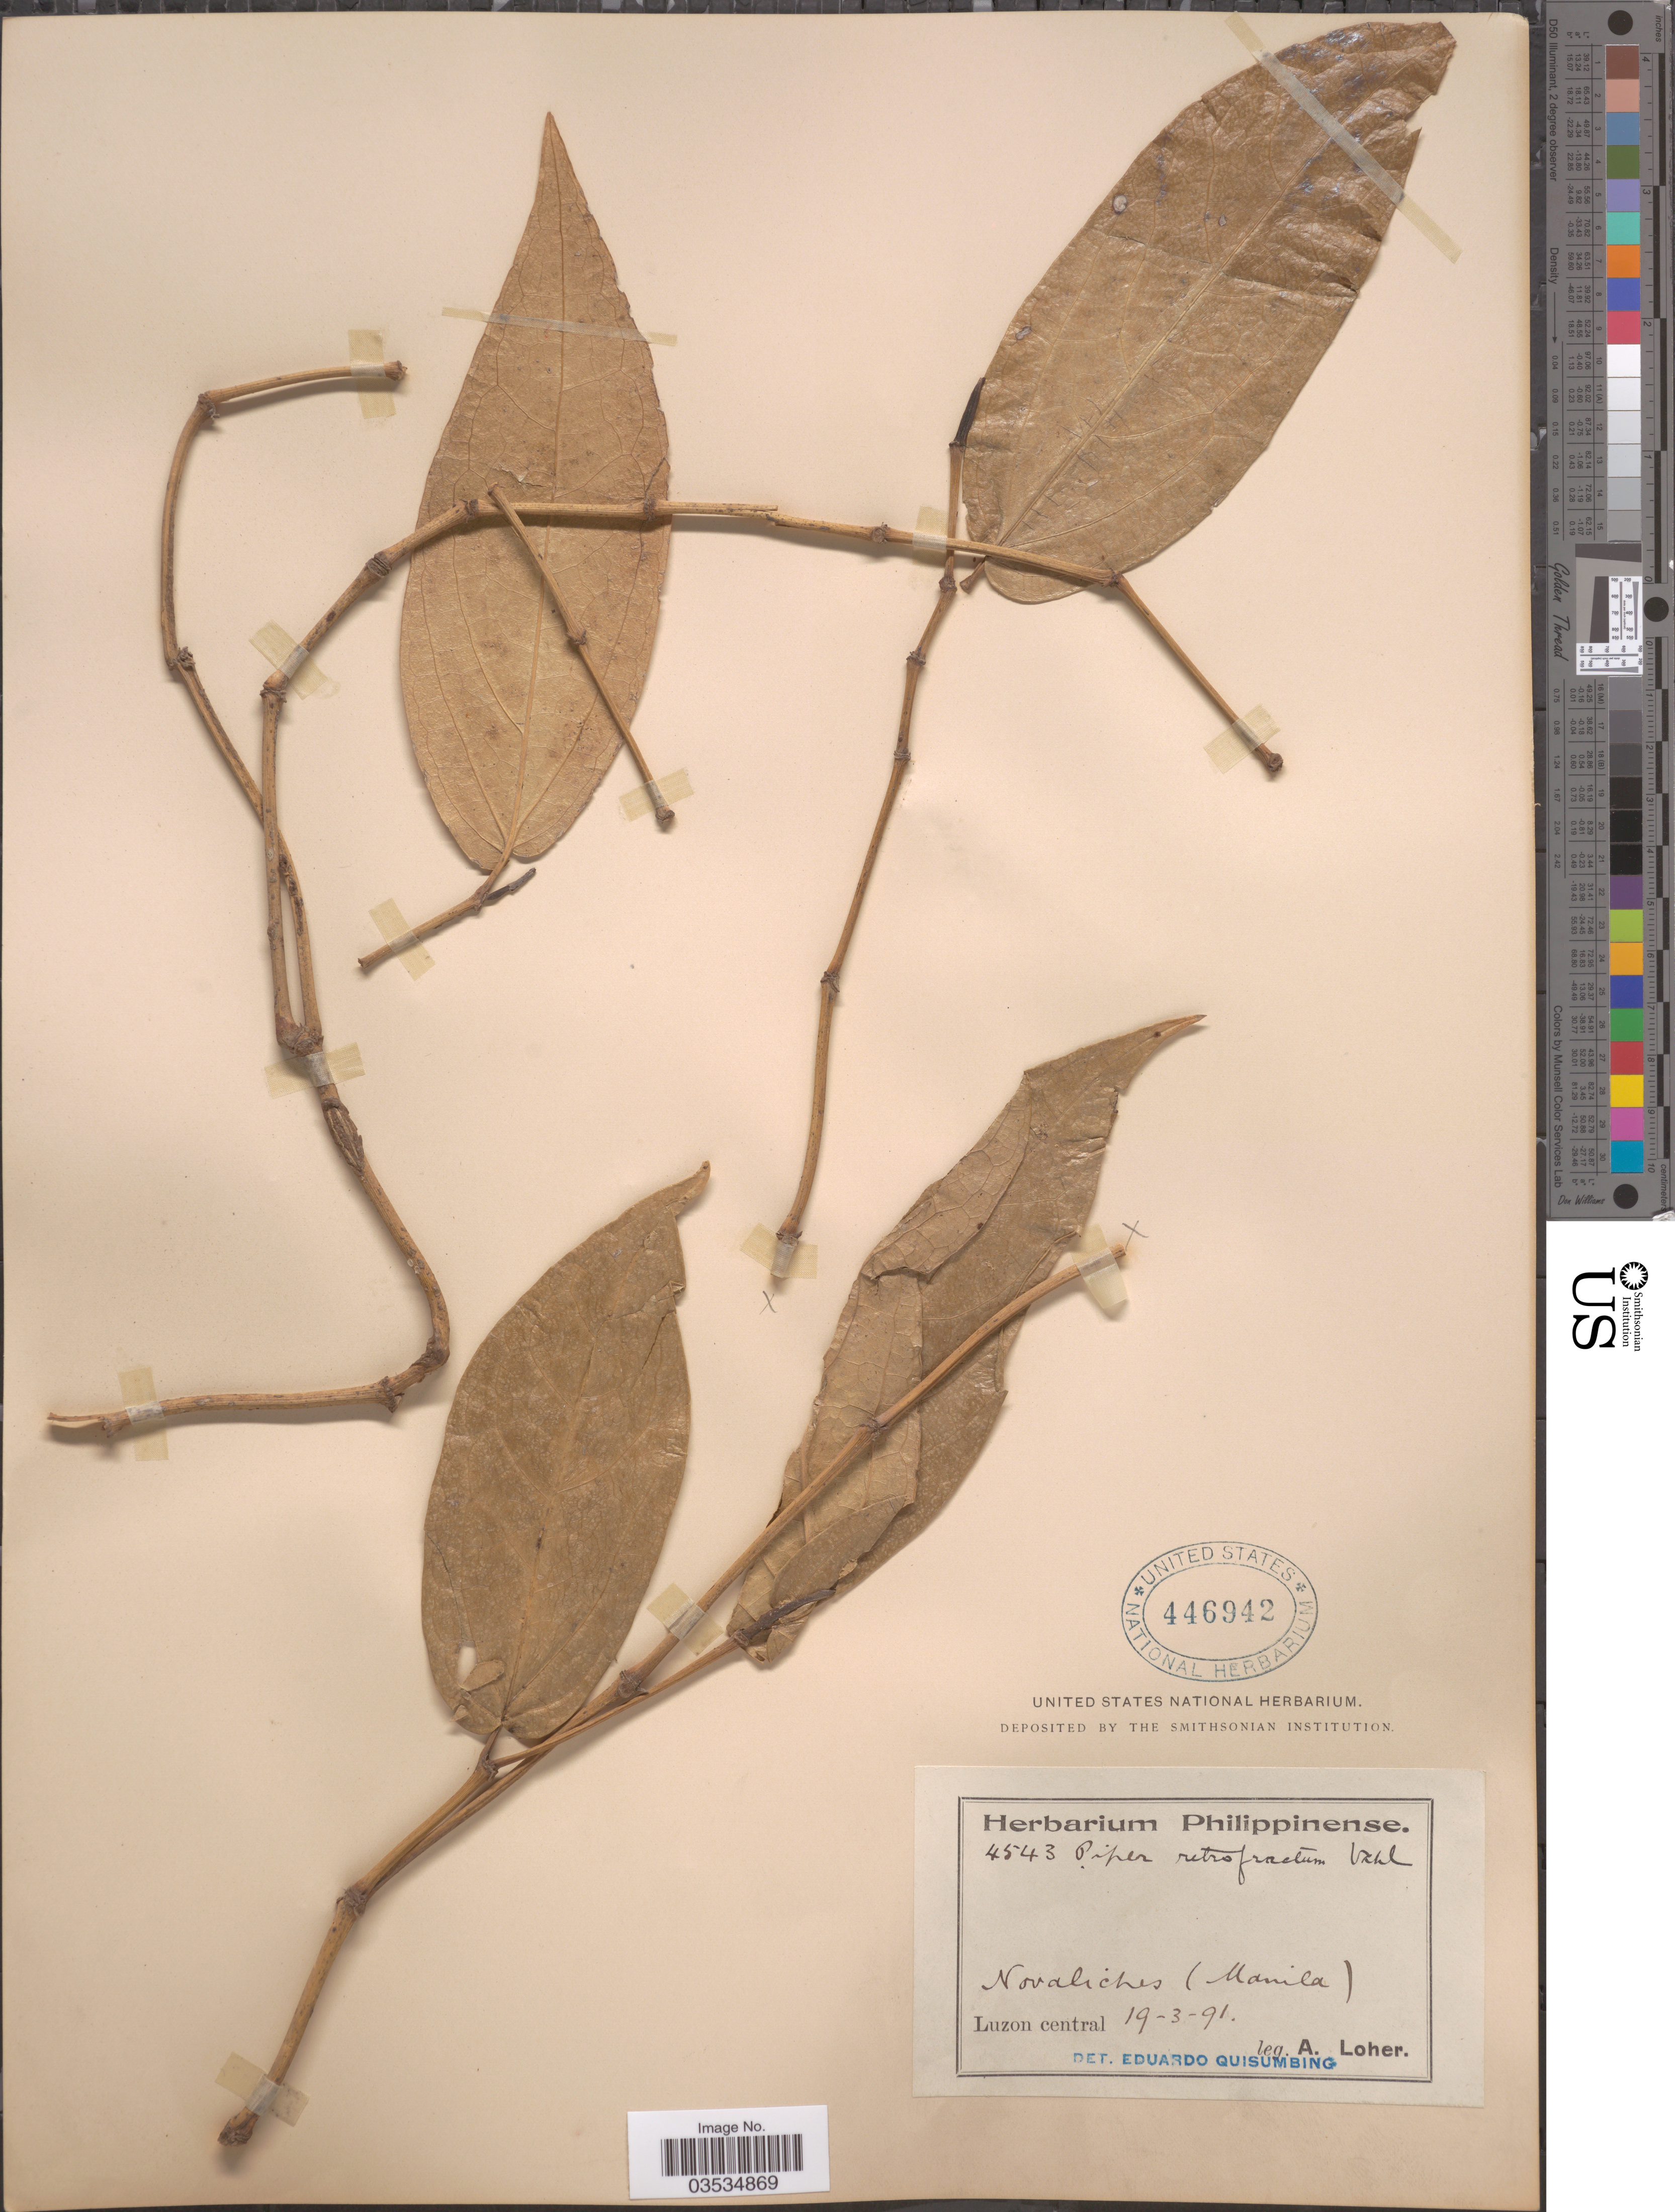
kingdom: Plantae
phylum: Tracheophyta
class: Magnoliopsida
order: Piperales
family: Piperaceae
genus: Piper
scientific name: Piper retrofractum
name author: Vahl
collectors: A. Loher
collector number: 4543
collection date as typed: Transcribed d/m/y: 19/3/91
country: Philippines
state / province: Central Luzon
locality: Novaliches (Manila). Luzon central.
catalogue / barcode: US 446942